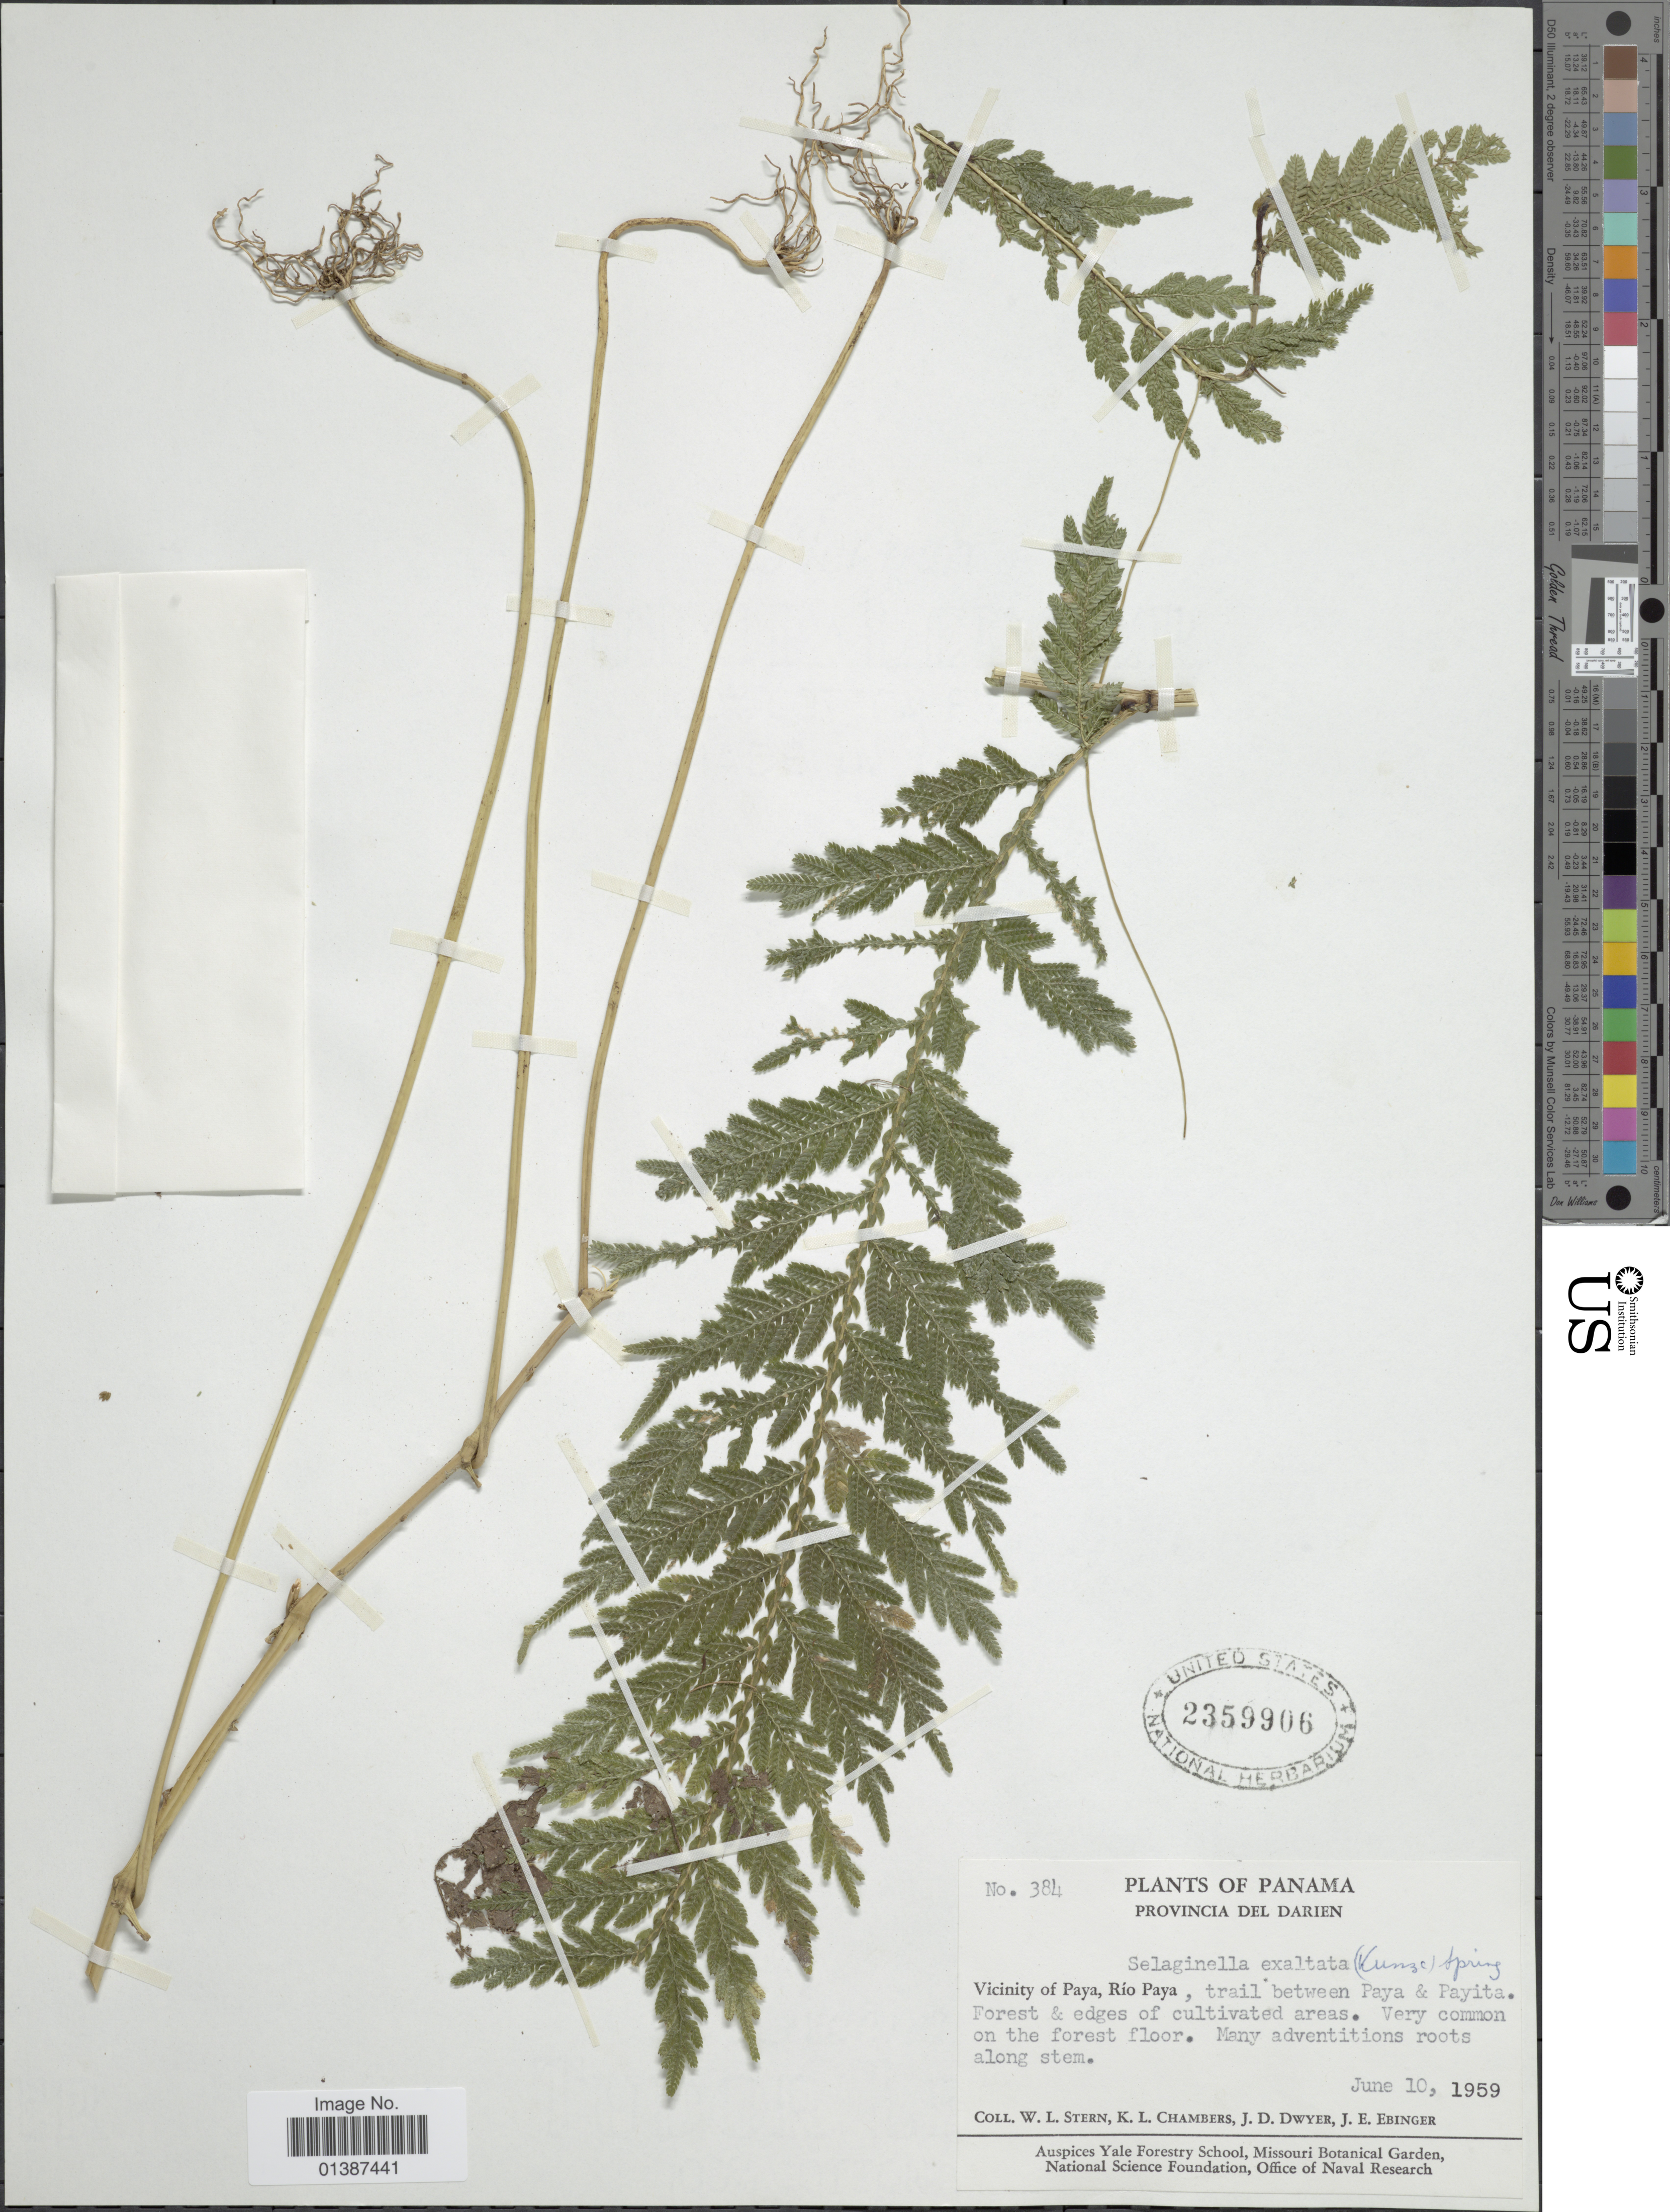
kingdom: Plantae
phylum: Tracheophyta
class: Lycopodiopsida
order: Selaginellales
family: Selaginellaceae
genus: Selaginella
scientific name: Selaginella exaltata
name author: (Kunze) Spring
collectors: W. L. Stern, K. Chambers, J. D. Dwyer & J. Ebinger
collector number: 384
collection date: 1959-06-10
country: Panama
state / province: Darién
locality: Provincia del Darien, Vicinity of Paya, Río Paya, trail between Paya & Payita. Forest & edges of Cultivated areas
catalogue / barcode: US 2359906